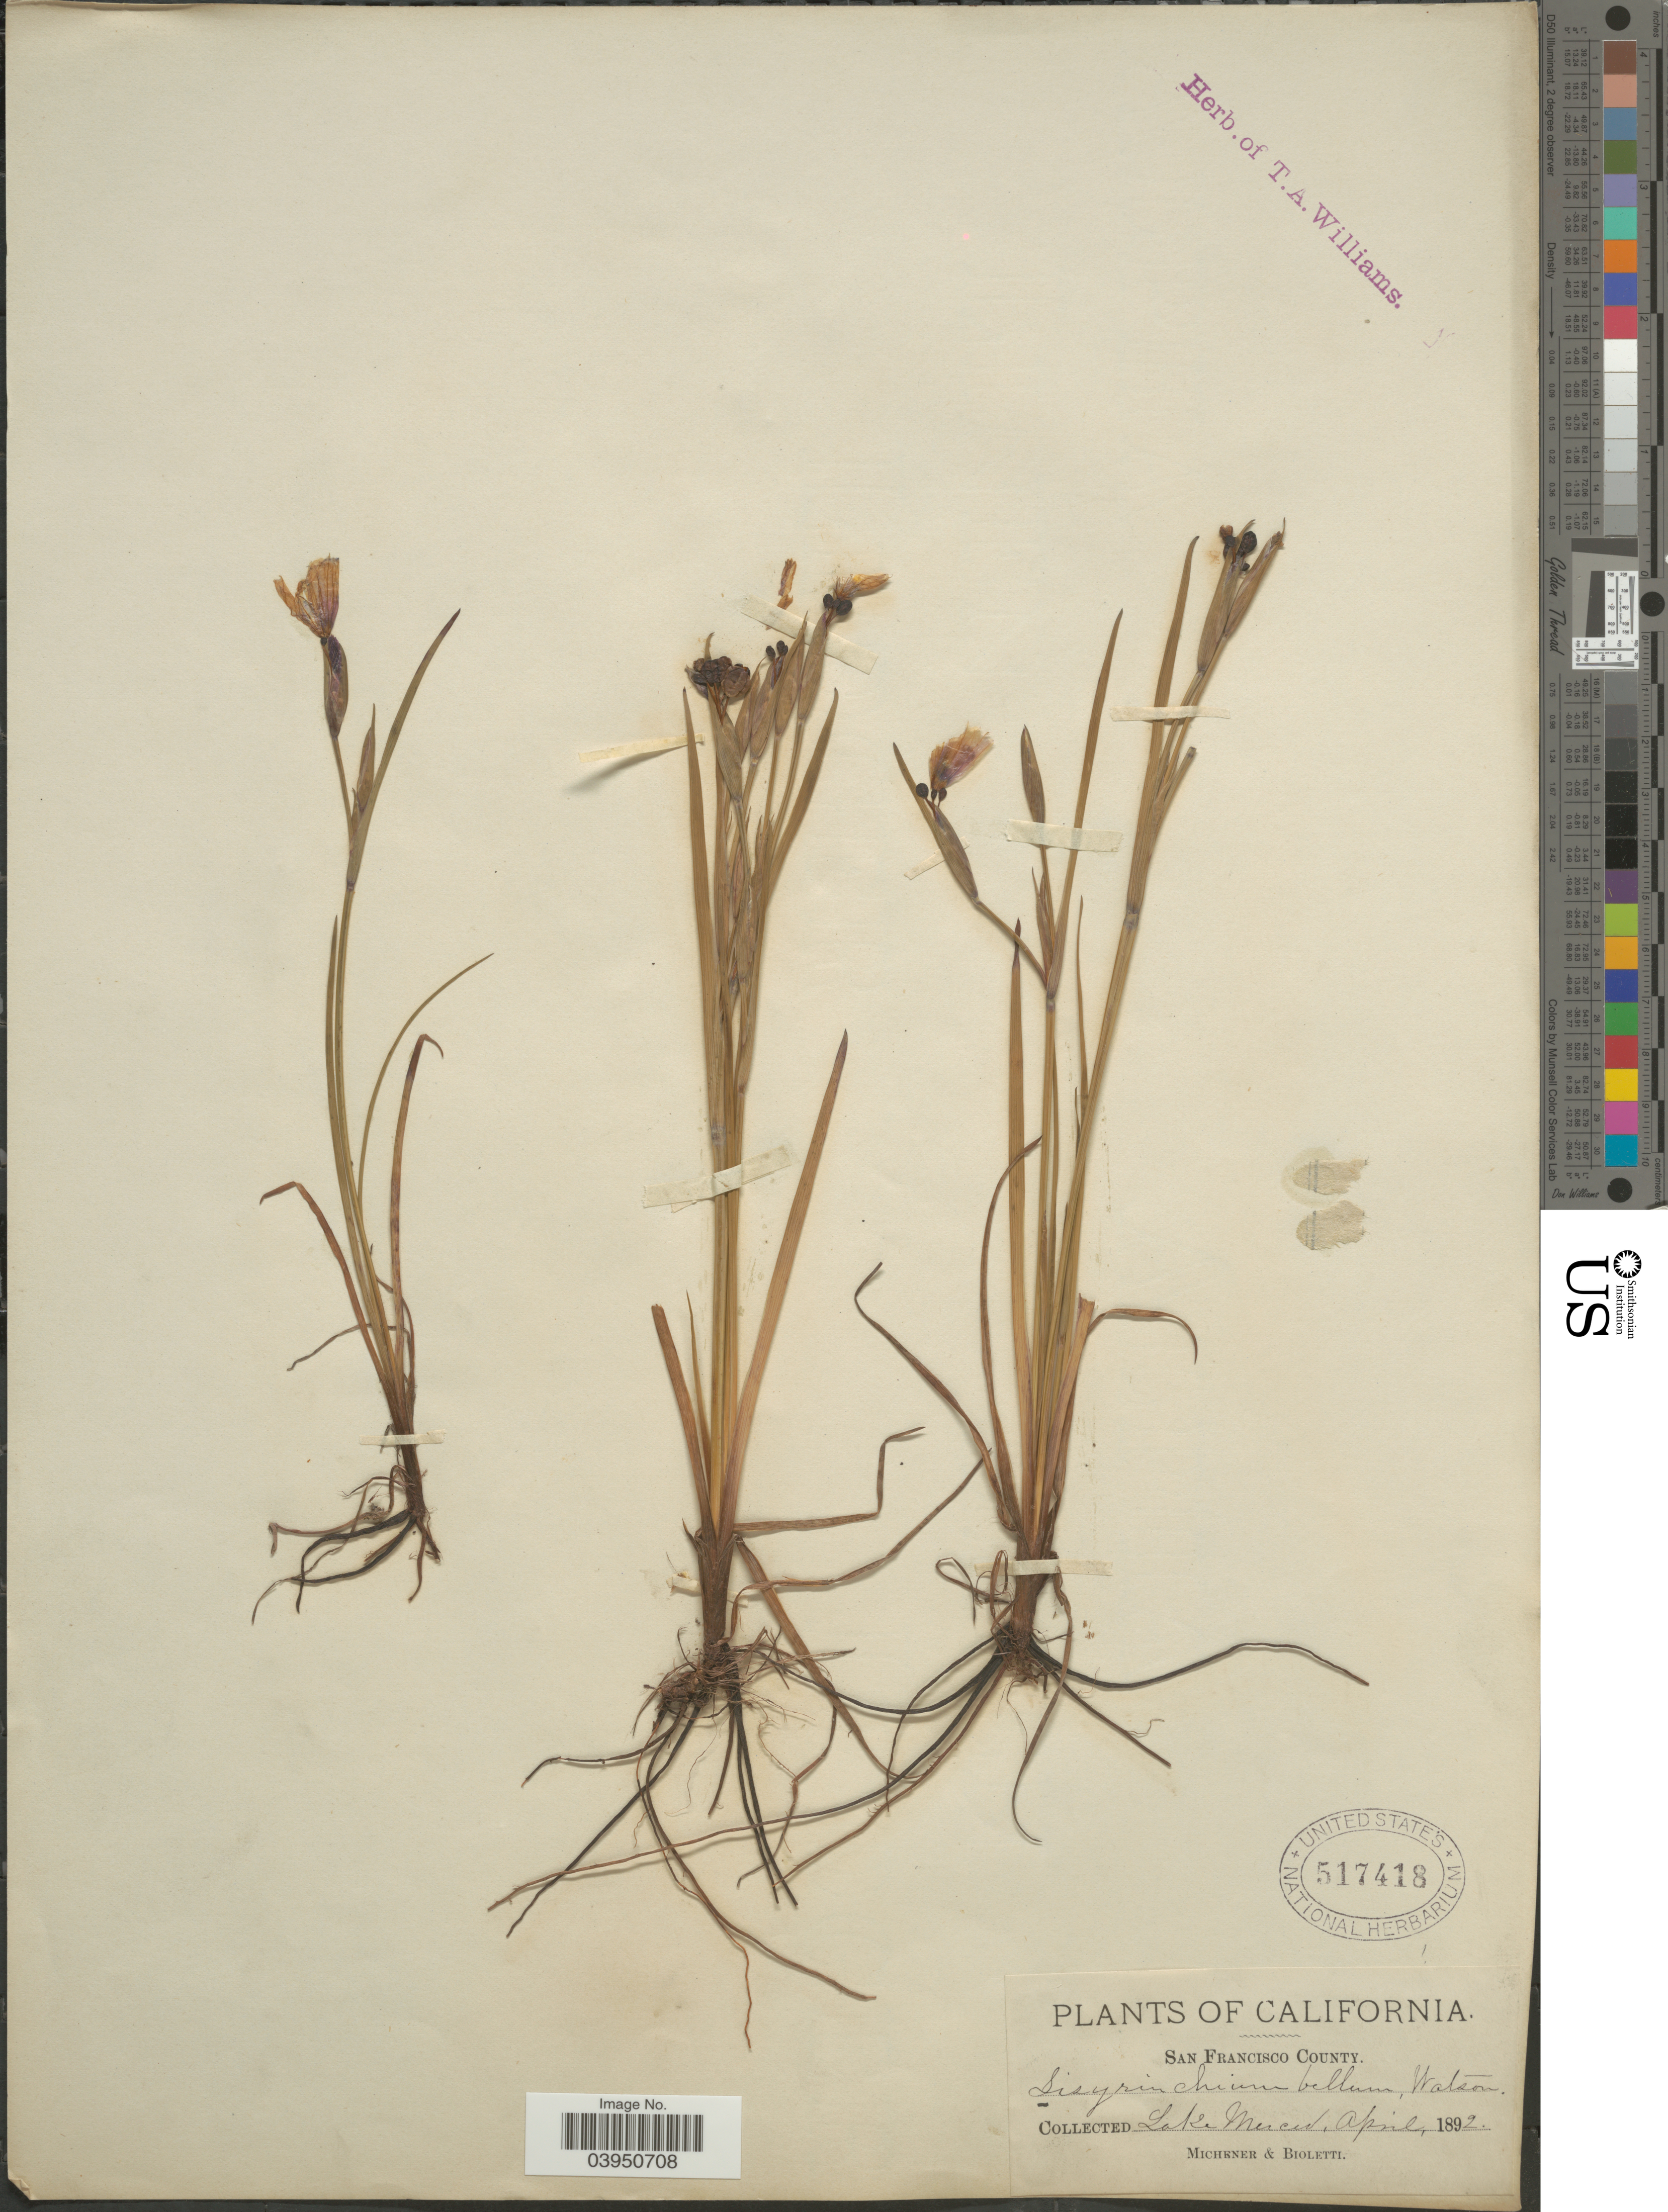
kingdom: Plantae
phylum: Tracheophyta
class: Liliopsida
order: Asparagales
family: Iridaceae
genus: Sisyrinchium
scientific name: Sisyrinchium bellum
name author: S. Watson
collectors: -. Michener & -- Bioletti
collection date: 1892-04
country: United States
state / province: California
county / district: San Francisco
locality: San Francisco County. Lake Merced.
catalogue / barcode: US 517418